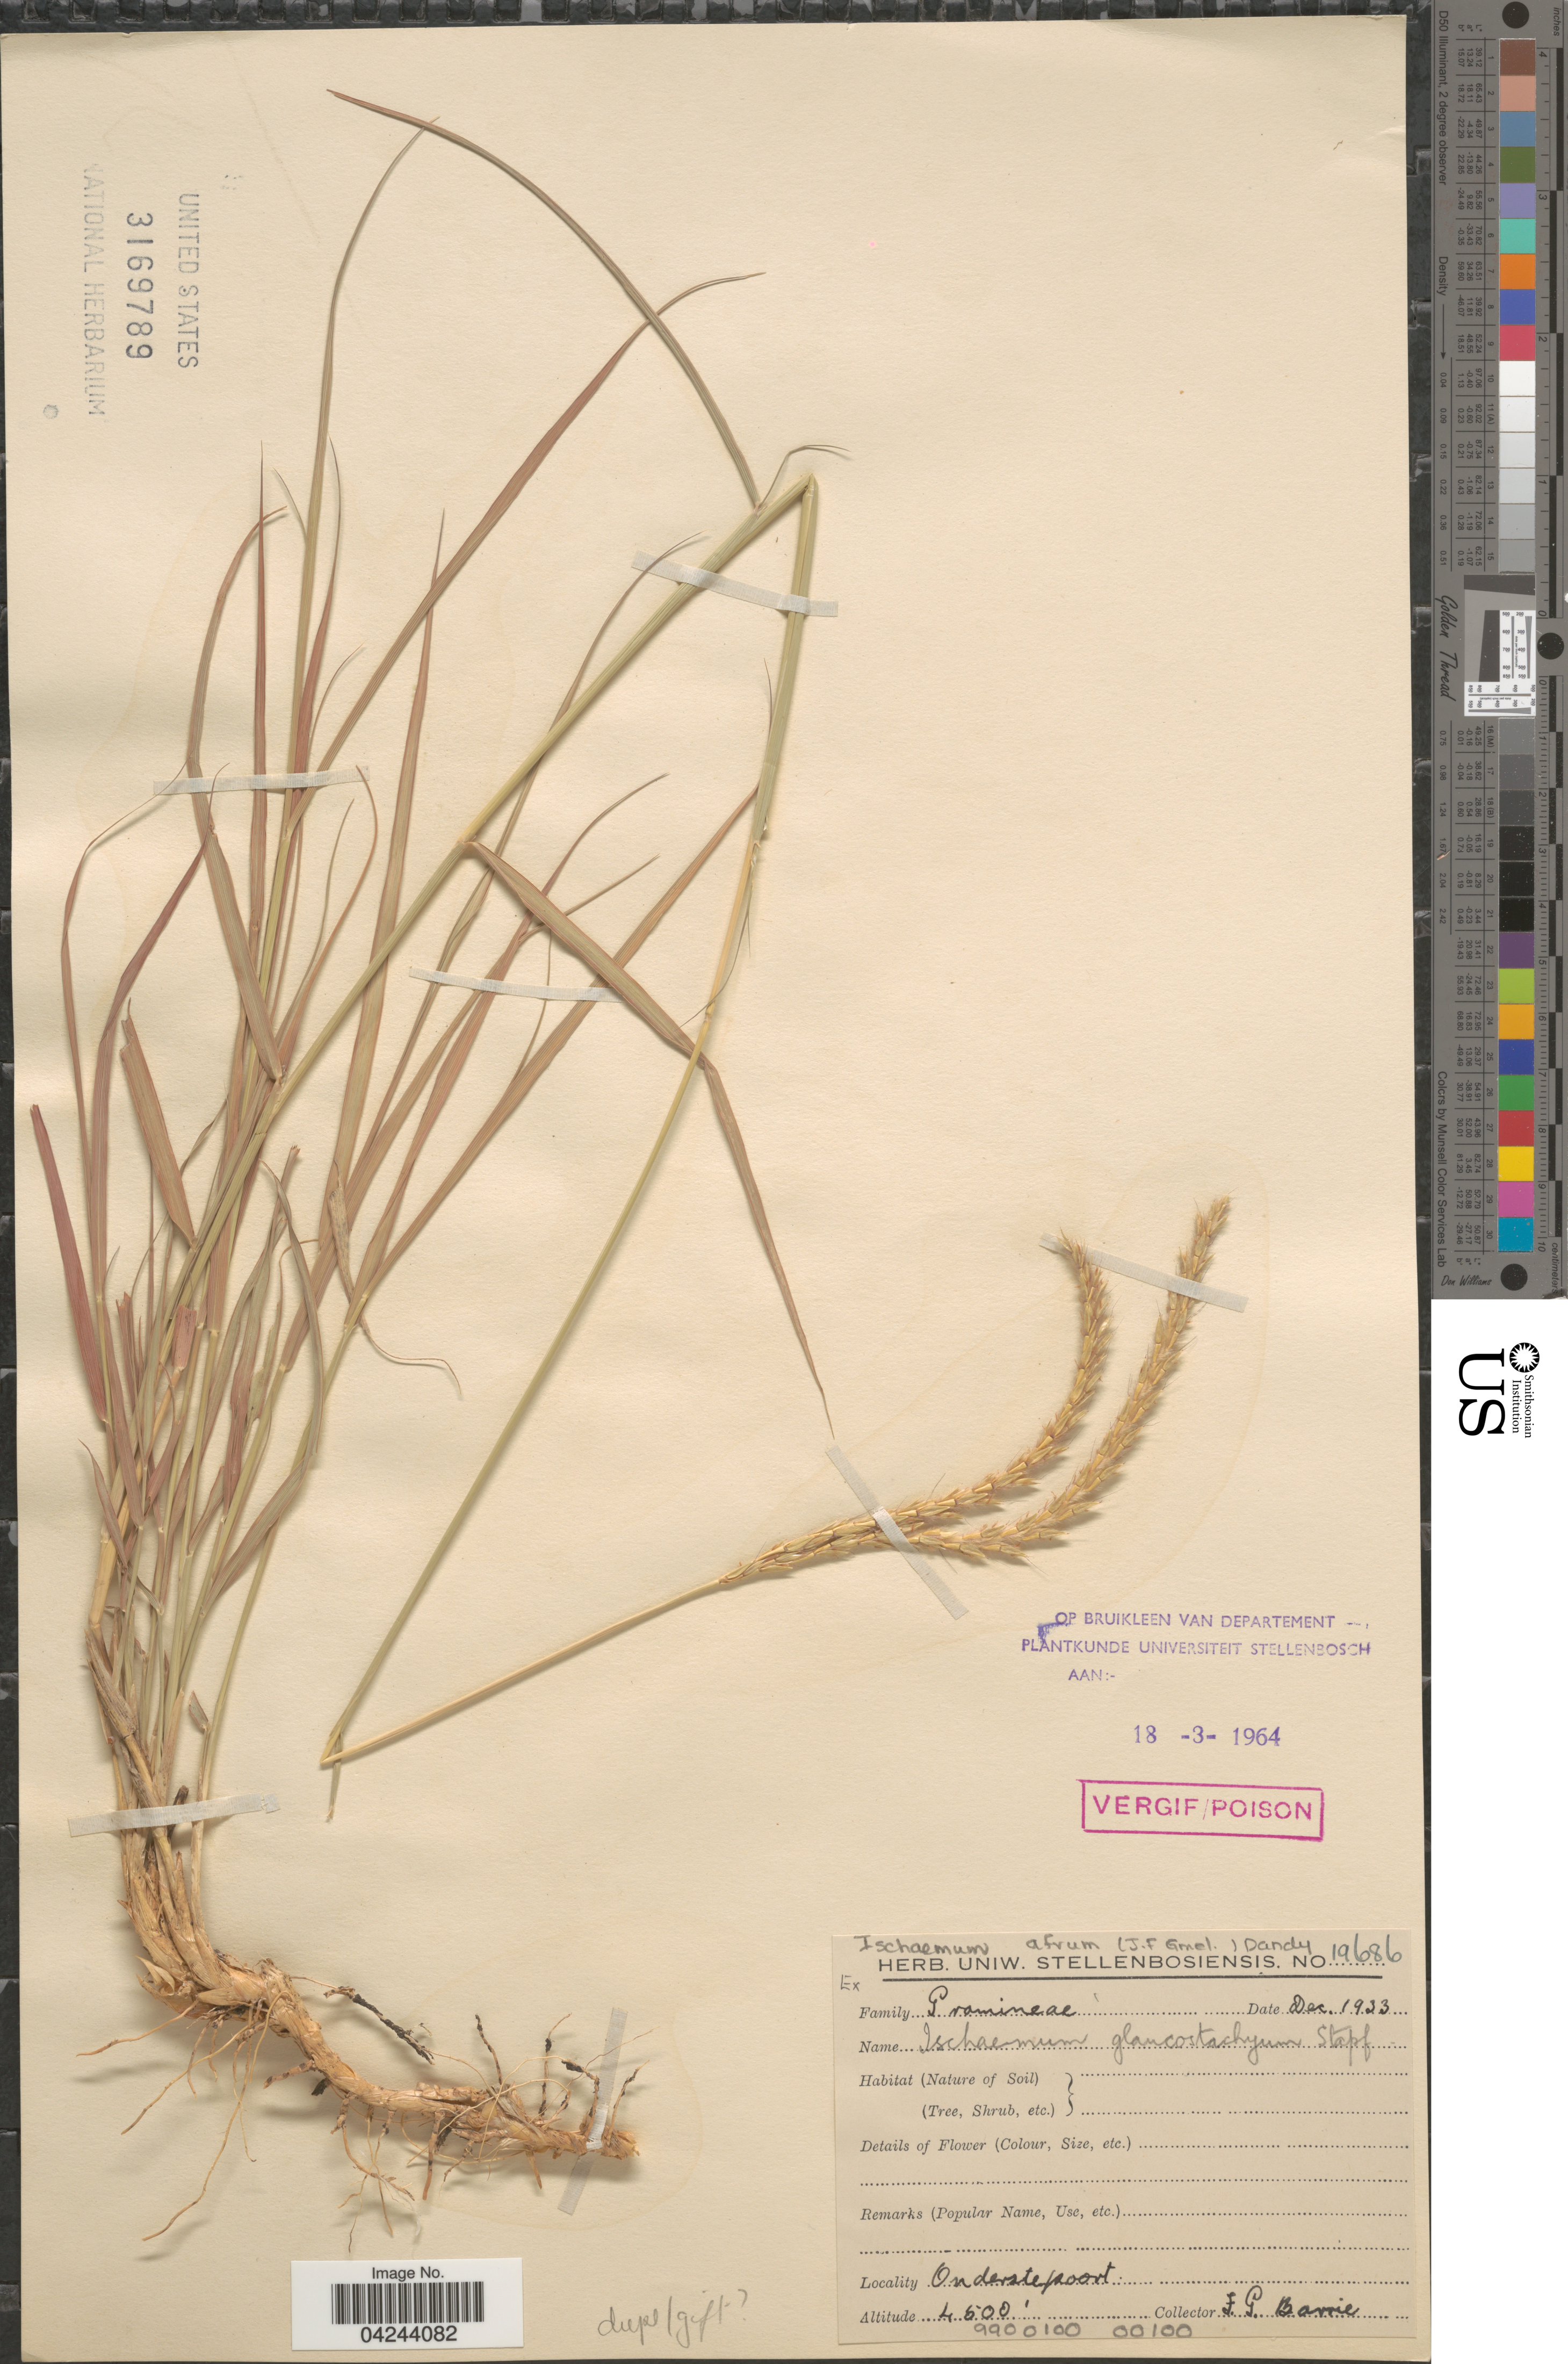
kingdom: Plantae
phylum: Tracheophyta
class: Liliopsida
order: Poales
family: Poaceae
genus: Ischaemum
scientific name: Ischaemum afrum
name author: (J.F. Gmel.) Dandy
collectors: F. Barrie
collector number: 19686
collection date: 1933-12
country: South Africa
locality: Onderstepoort.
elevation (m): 1372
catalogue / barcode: US 3169789